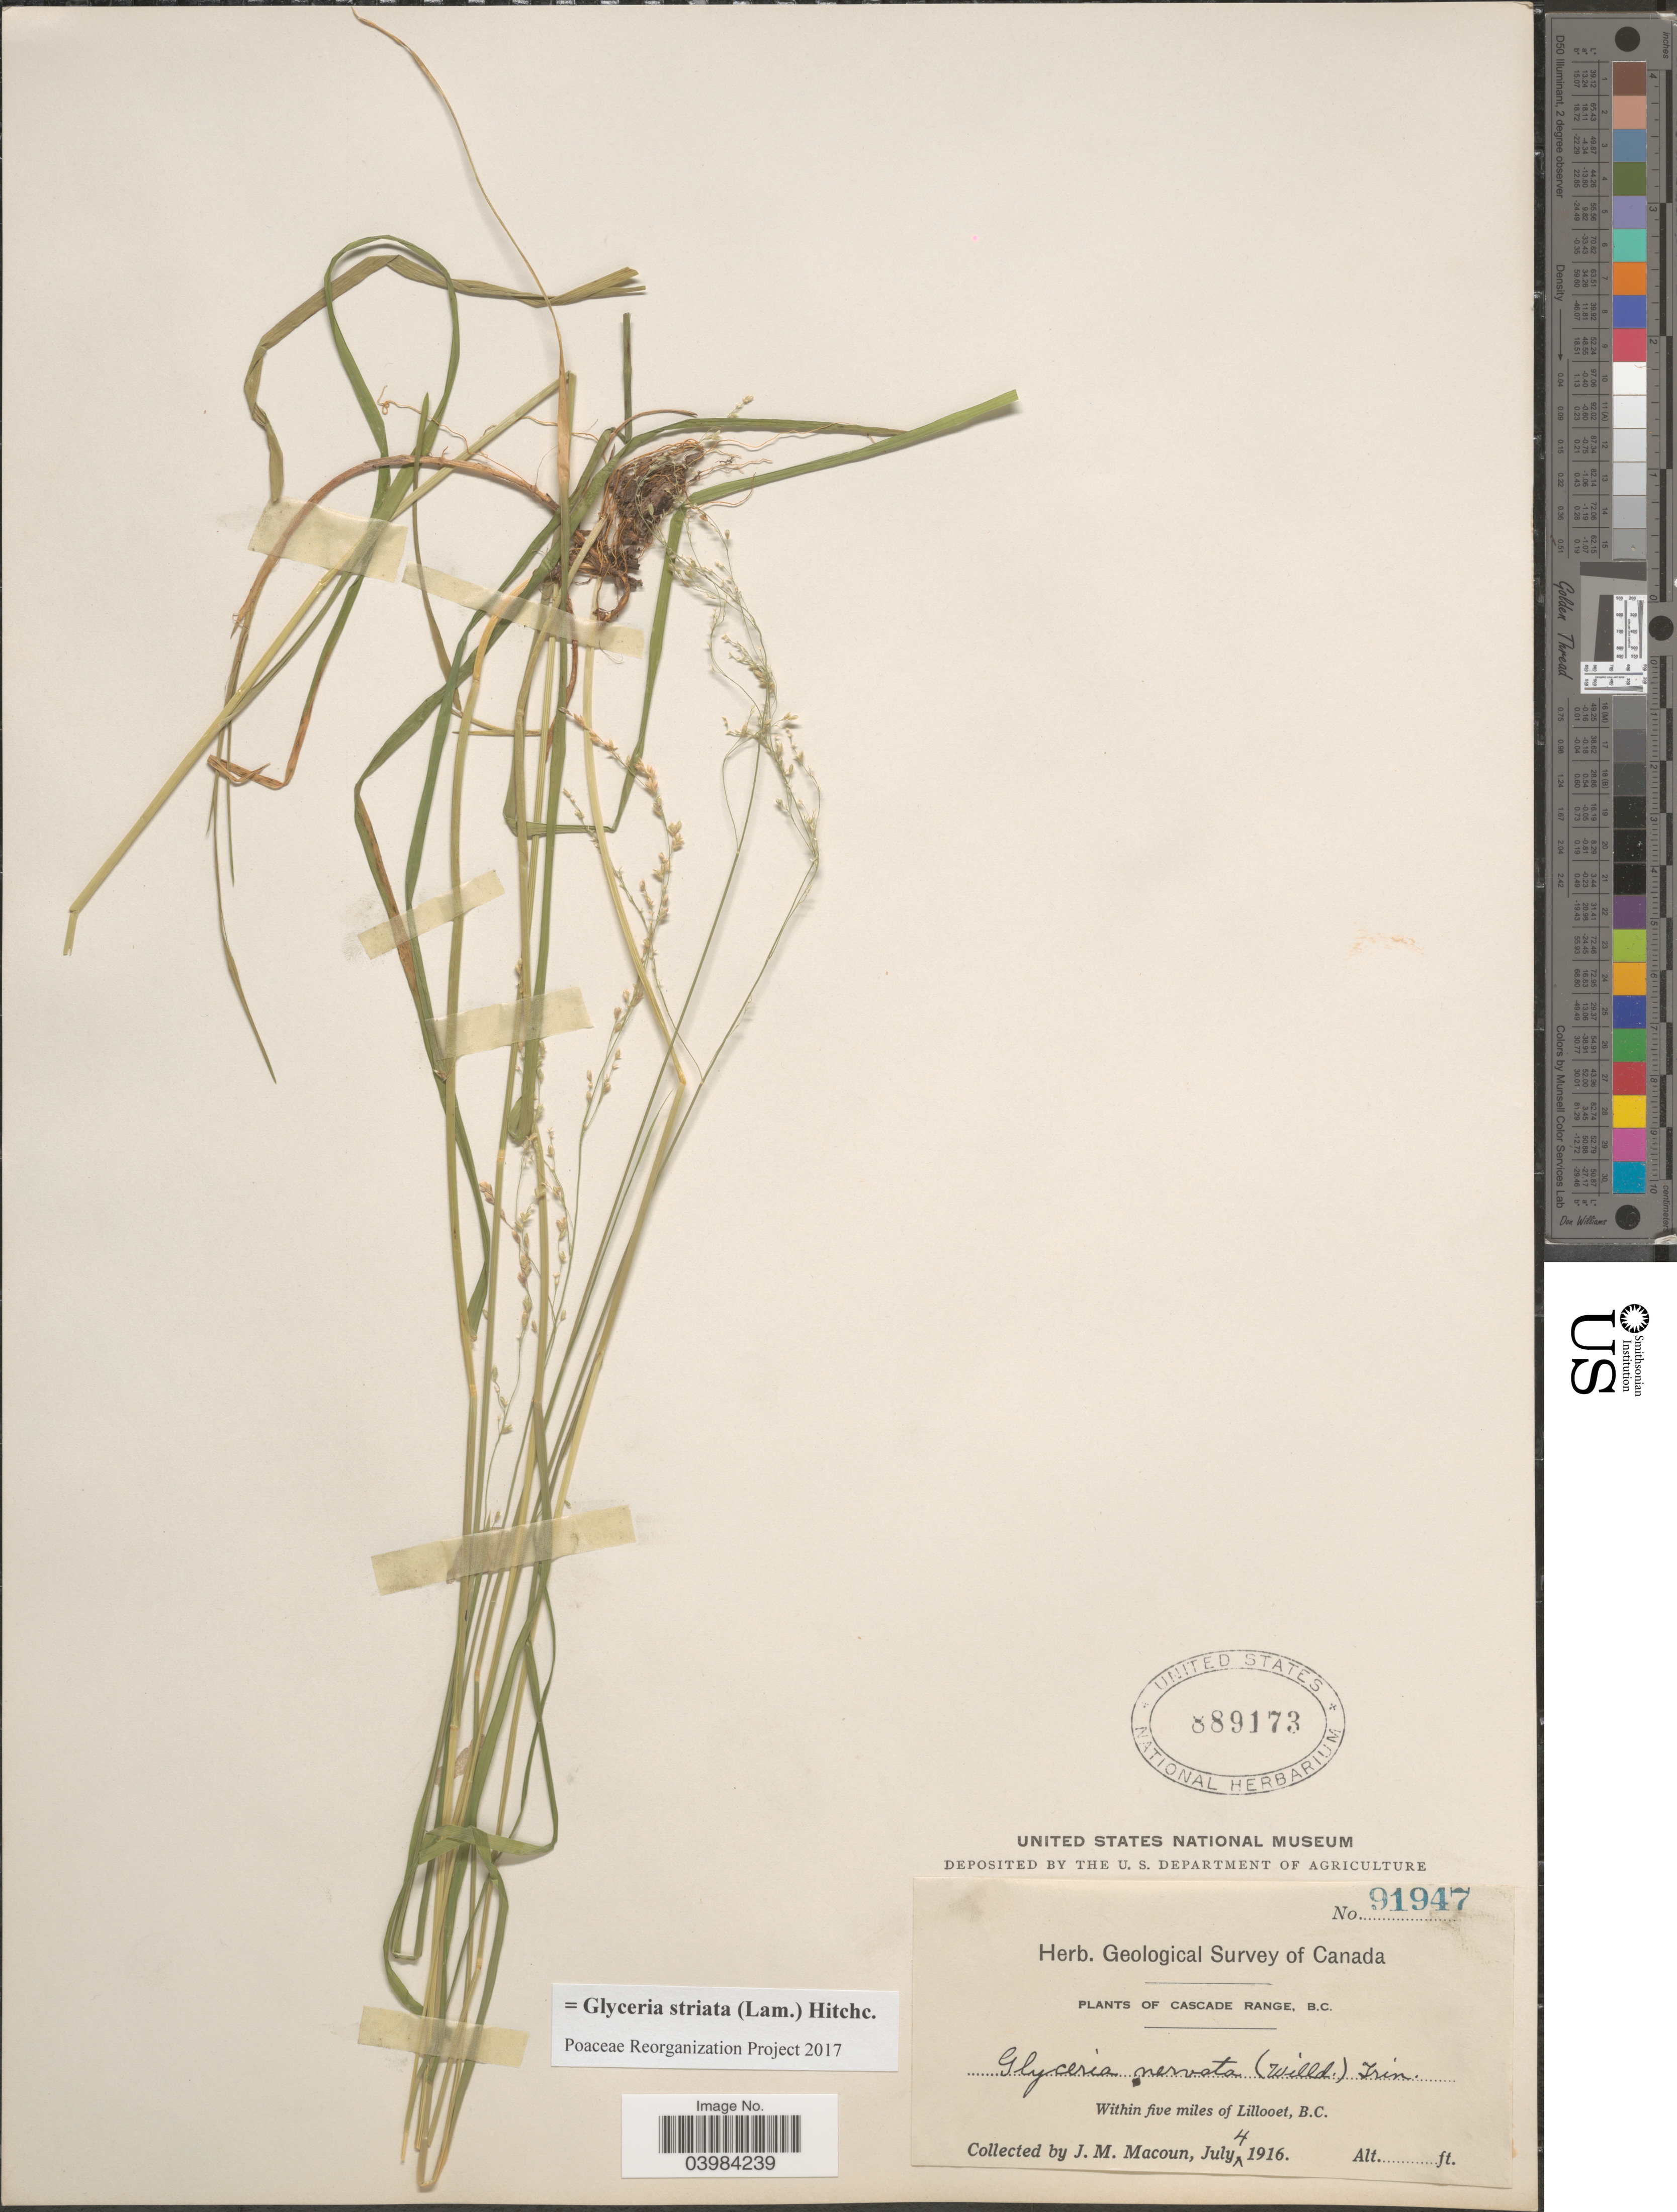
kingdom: Plantae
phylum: Tracheophyta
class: Liliopsida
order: Poales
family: Poaceae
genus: Glyceria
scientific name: Glyceria striata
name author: (Lam.) Hitchc.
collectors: J. M. Macoun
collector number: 91947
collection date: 1916-07-04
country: Canada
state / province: British Columbia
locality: Cascade Range. Within five miles of Lillooet.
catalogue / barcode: US 889173